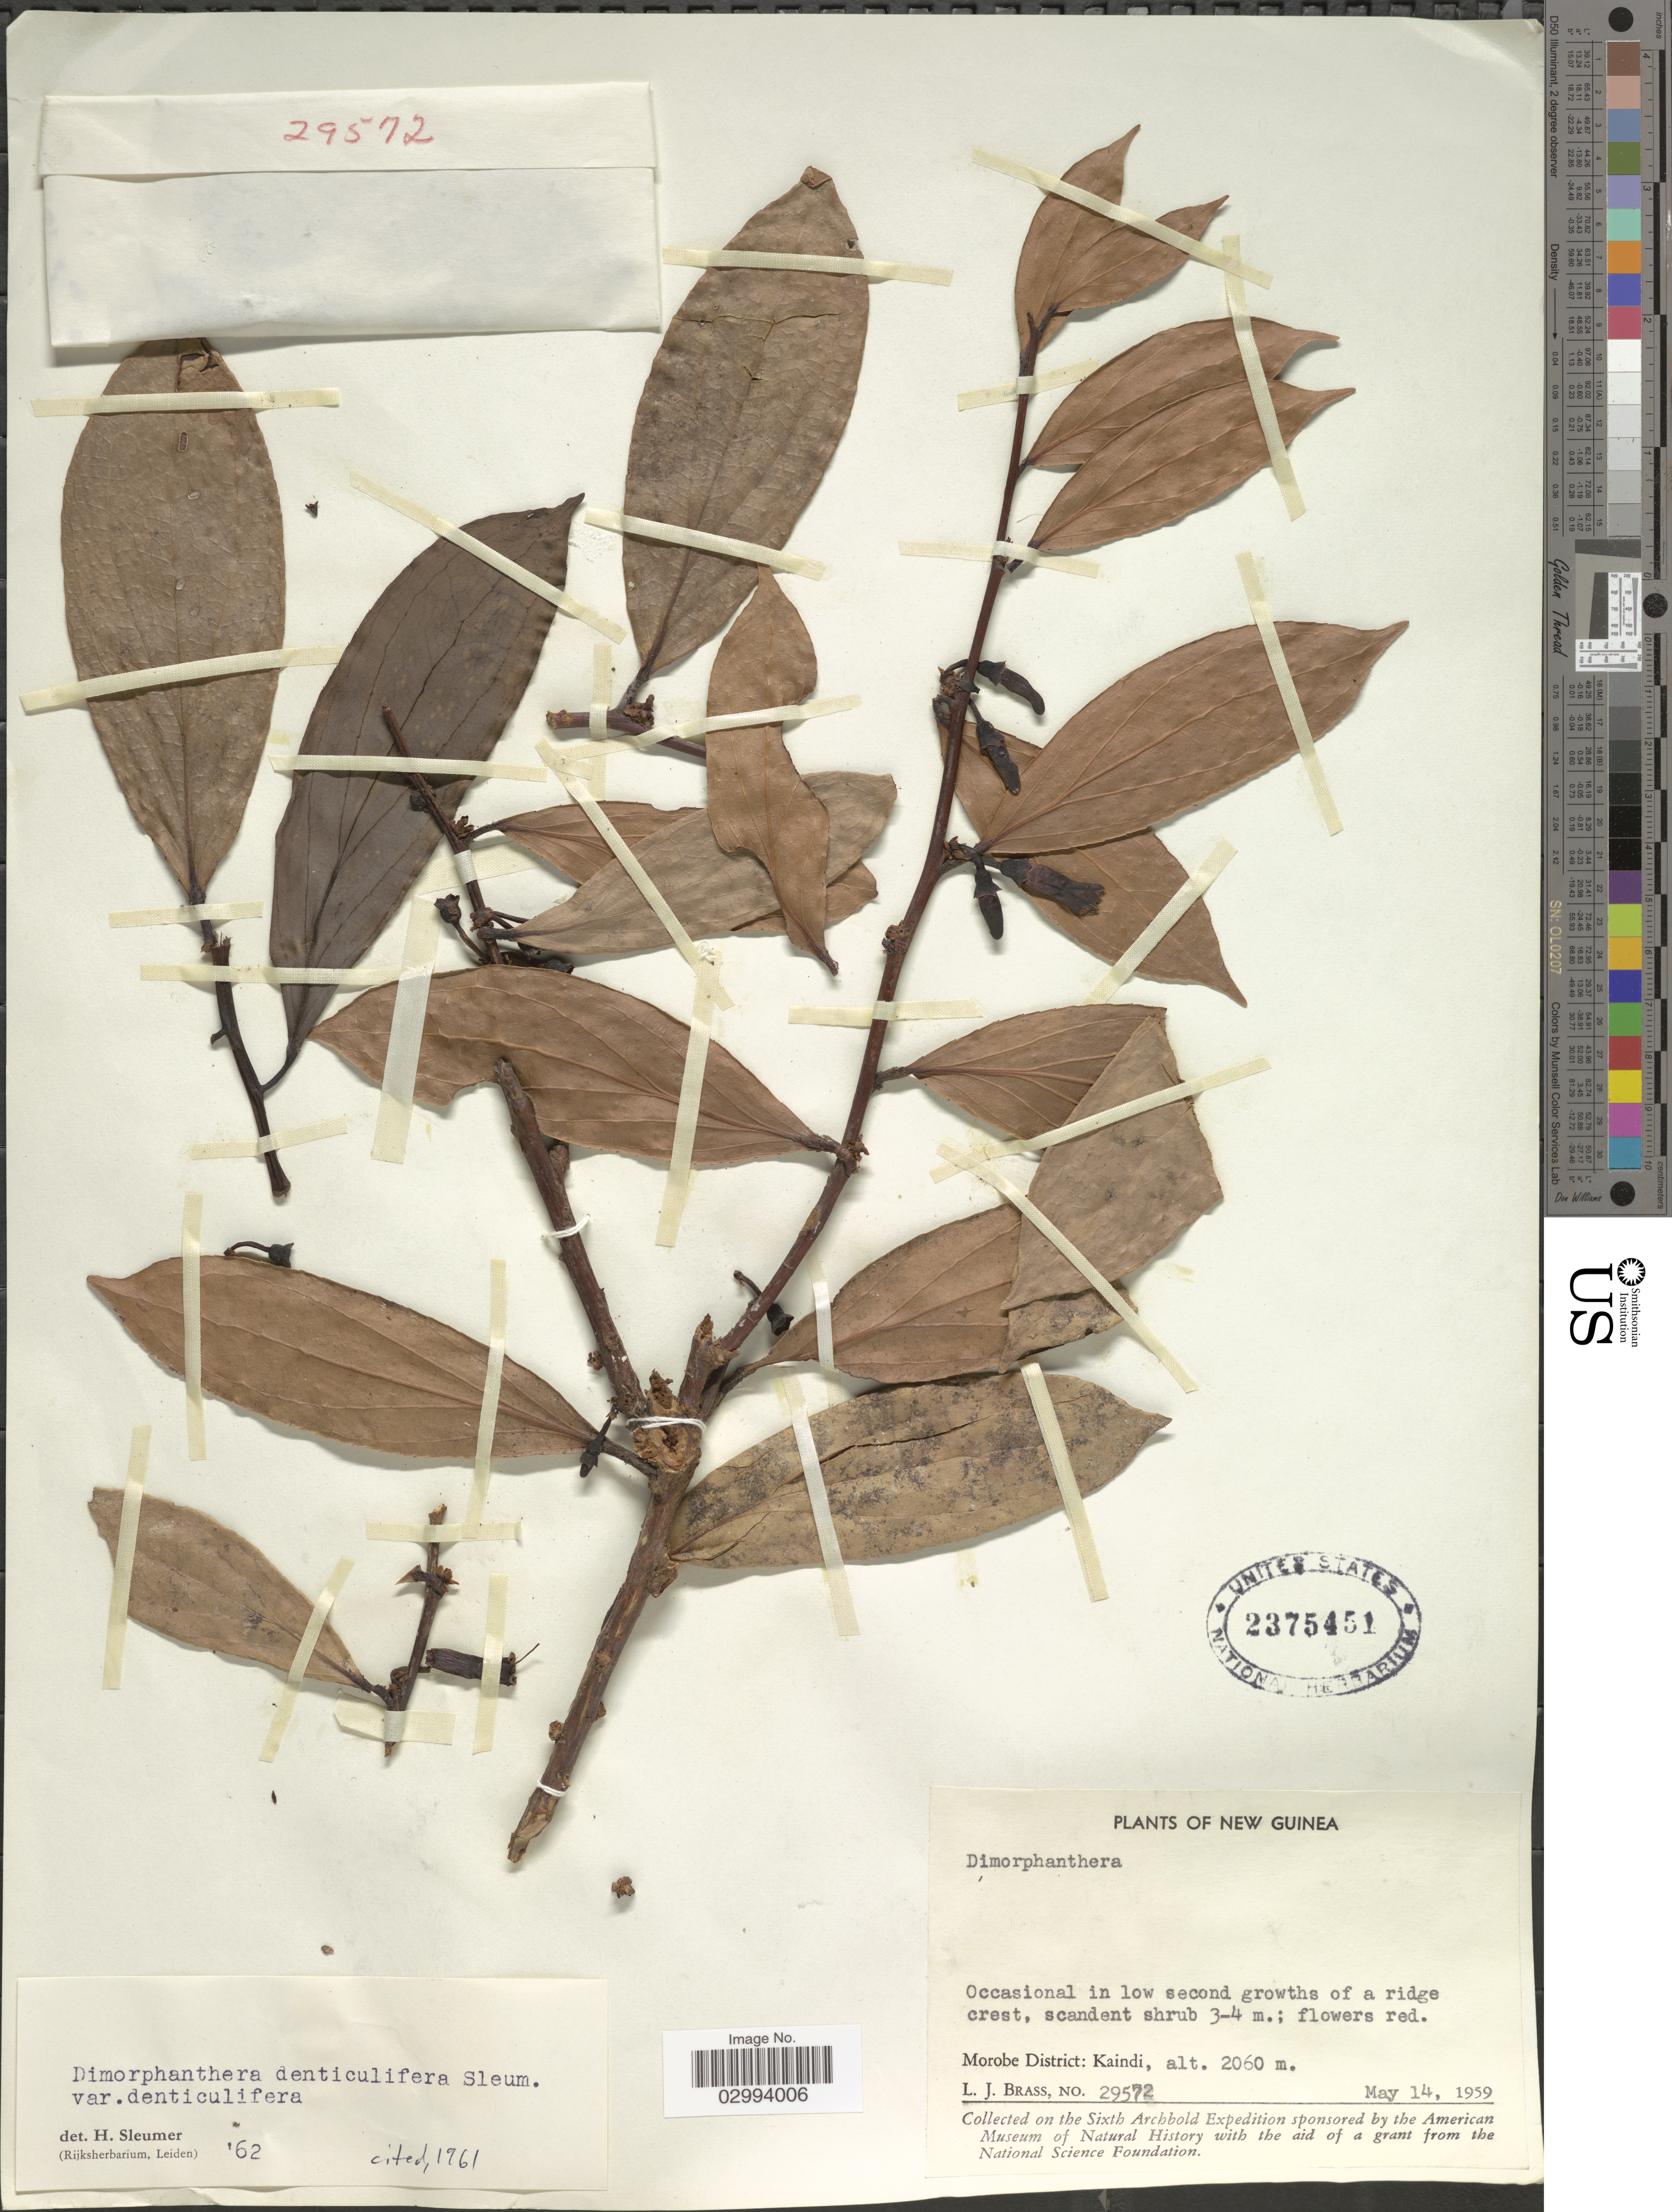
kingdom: Plantae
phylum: Tracheophyta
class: Magnoliopsida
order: Ericales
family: Ericaceae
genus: Dimorphanthera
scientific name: Dimorphanthera denticulifera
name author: Sleumer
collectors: L. J. Brass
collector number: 29572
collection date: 1959-05-14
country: Papua New Guinea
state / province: Morobe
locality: New Guinea. Morobe District: Kaindi.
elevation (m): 2060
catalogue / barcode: US 2375451